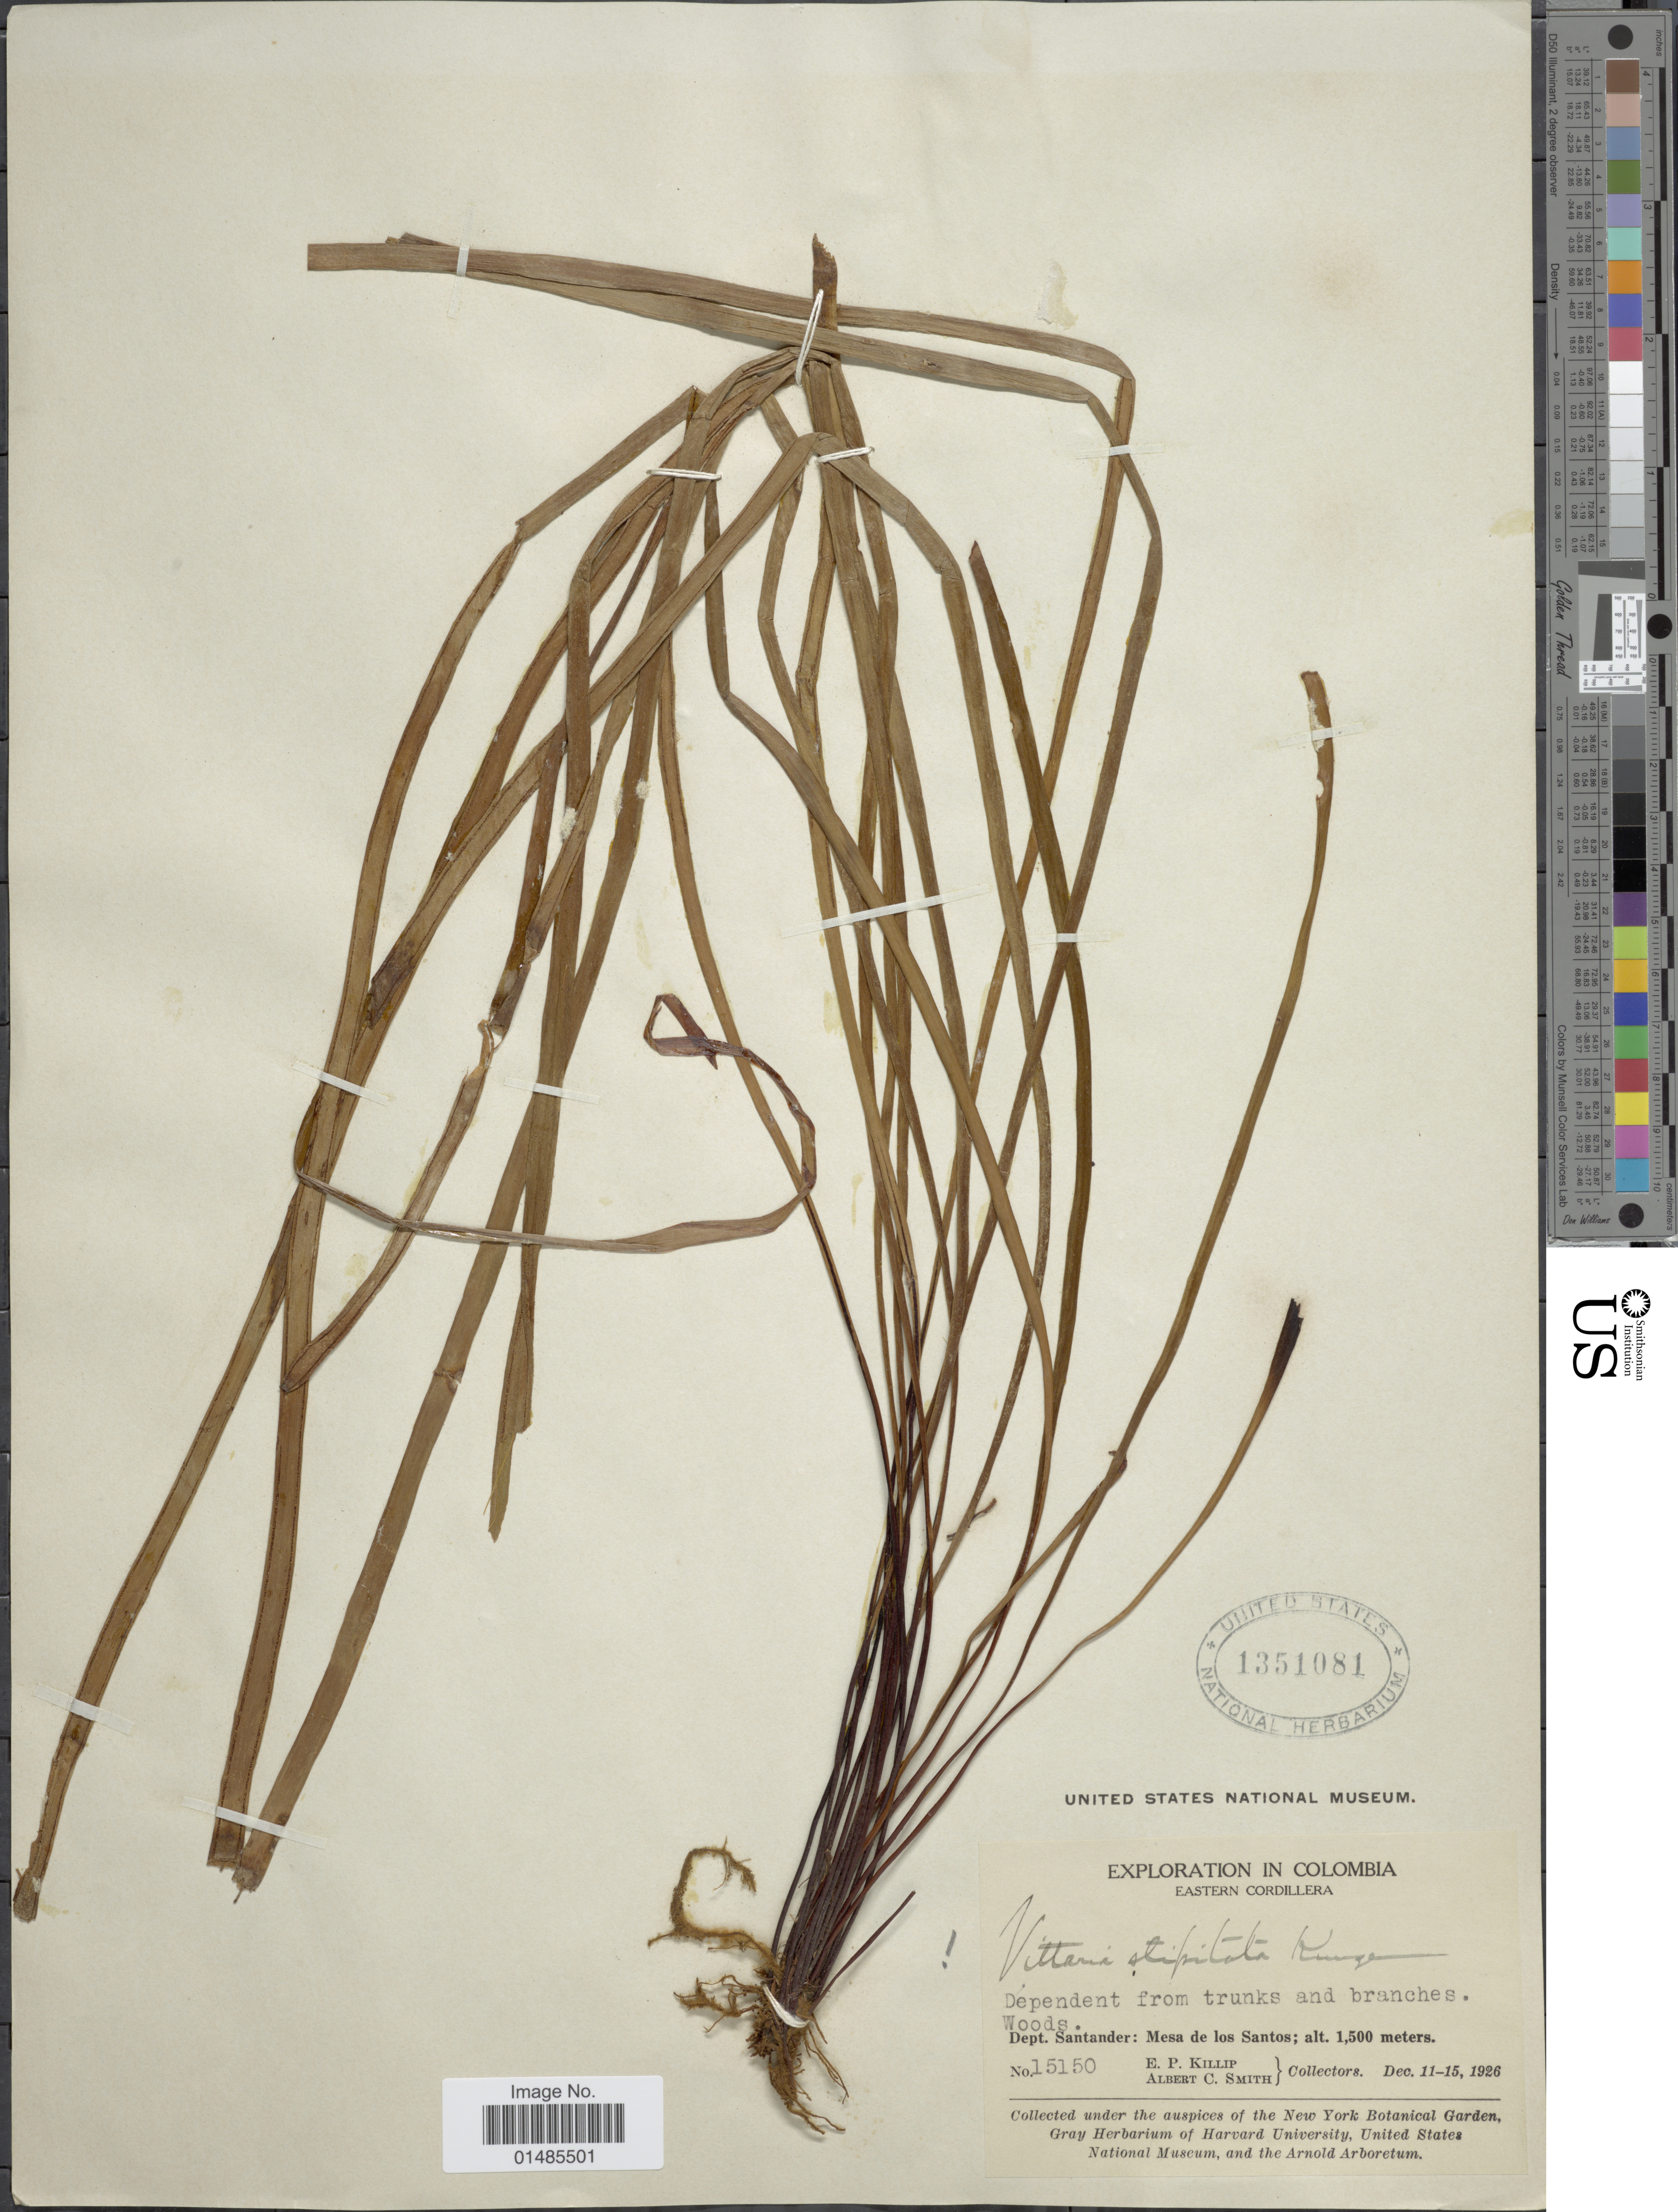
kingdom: Plantae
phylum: Tracheophyta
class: Polypodiopsida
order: Polypodiales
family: Pteridaceae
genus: Radiovittaria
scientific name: Radiovittaria stipitata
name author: (Kunze) E.H. Crane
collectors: E. P. Killip & A. C. Smith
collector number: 15150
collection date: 1926-12-11/1926-12-15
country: Colombia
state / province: Santander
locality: Eastern Cordillera. Mesa de los Santos.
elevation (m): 1500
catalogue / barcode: US 1351081